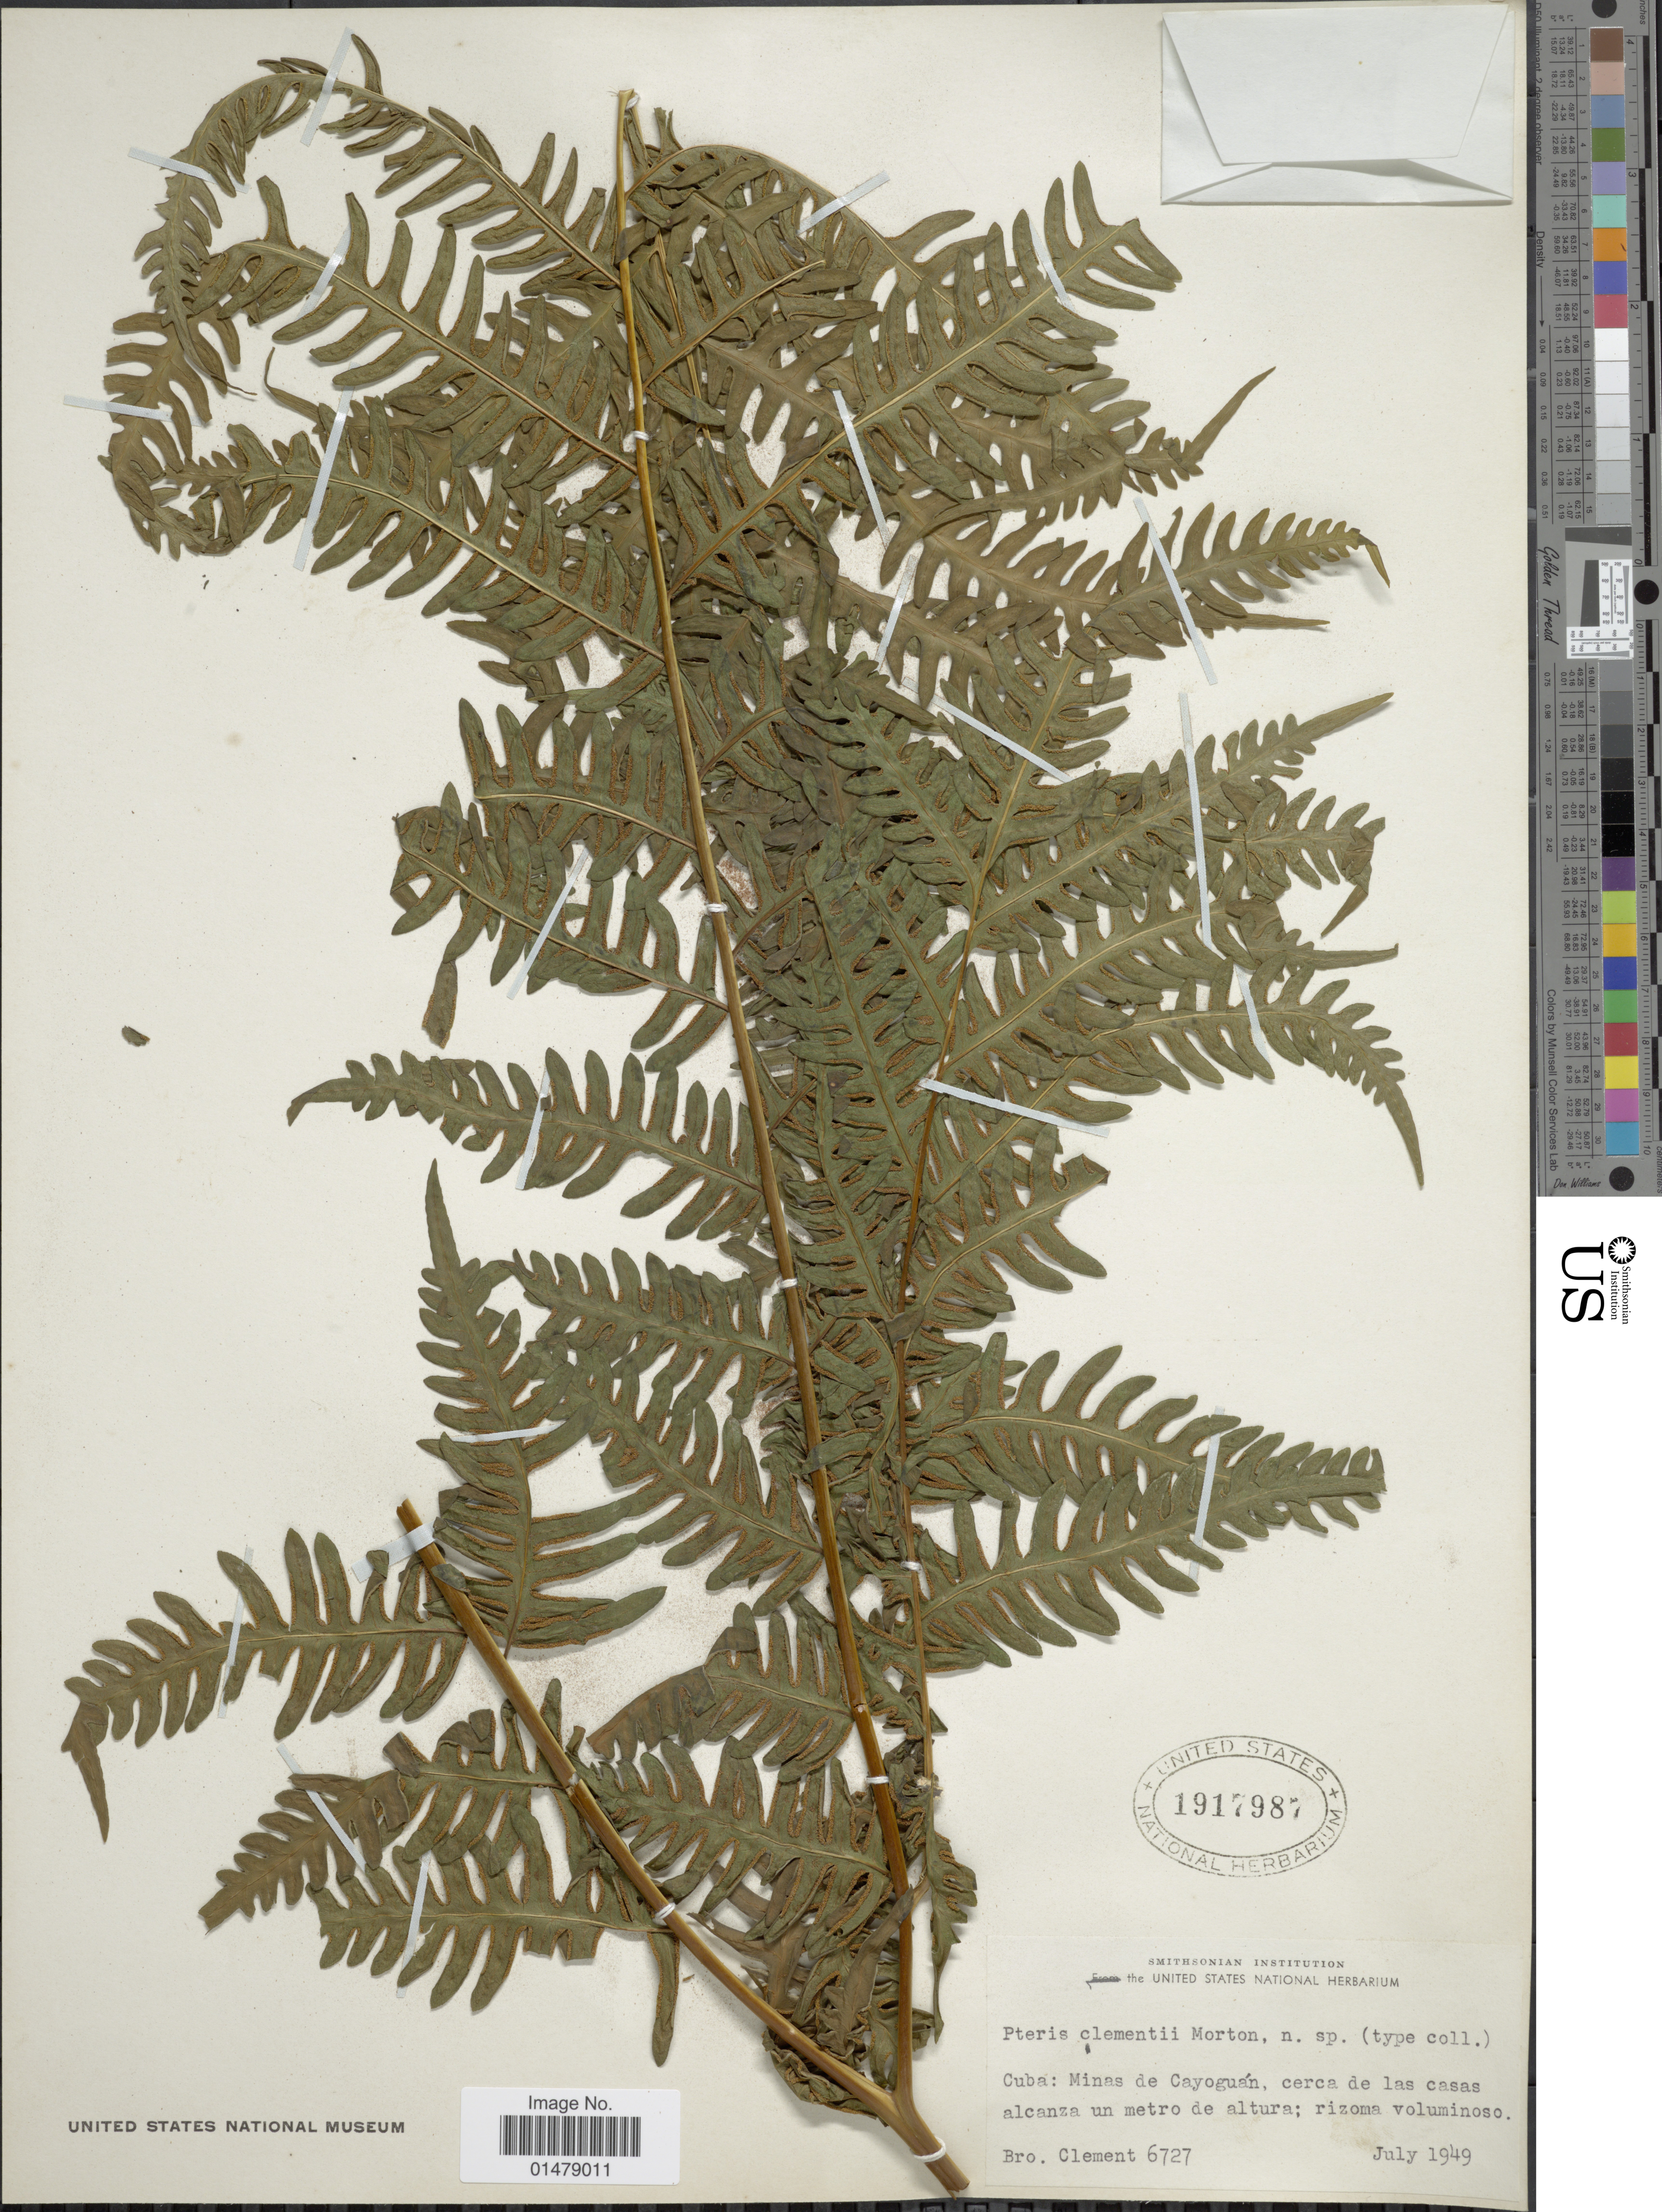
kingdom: Plantae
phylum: Tracheophyta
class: Polypodiopsida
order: Polypodiales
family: Pteridaceae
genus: Pteris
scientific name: Pteris sp.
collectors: B. Clement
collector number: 6727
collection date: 1949-07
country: Cuba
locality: Minas de Cayoguan, cerca de las casas alcanza un metro de altura; rizoma voluminoso.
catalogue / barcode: US 1917987